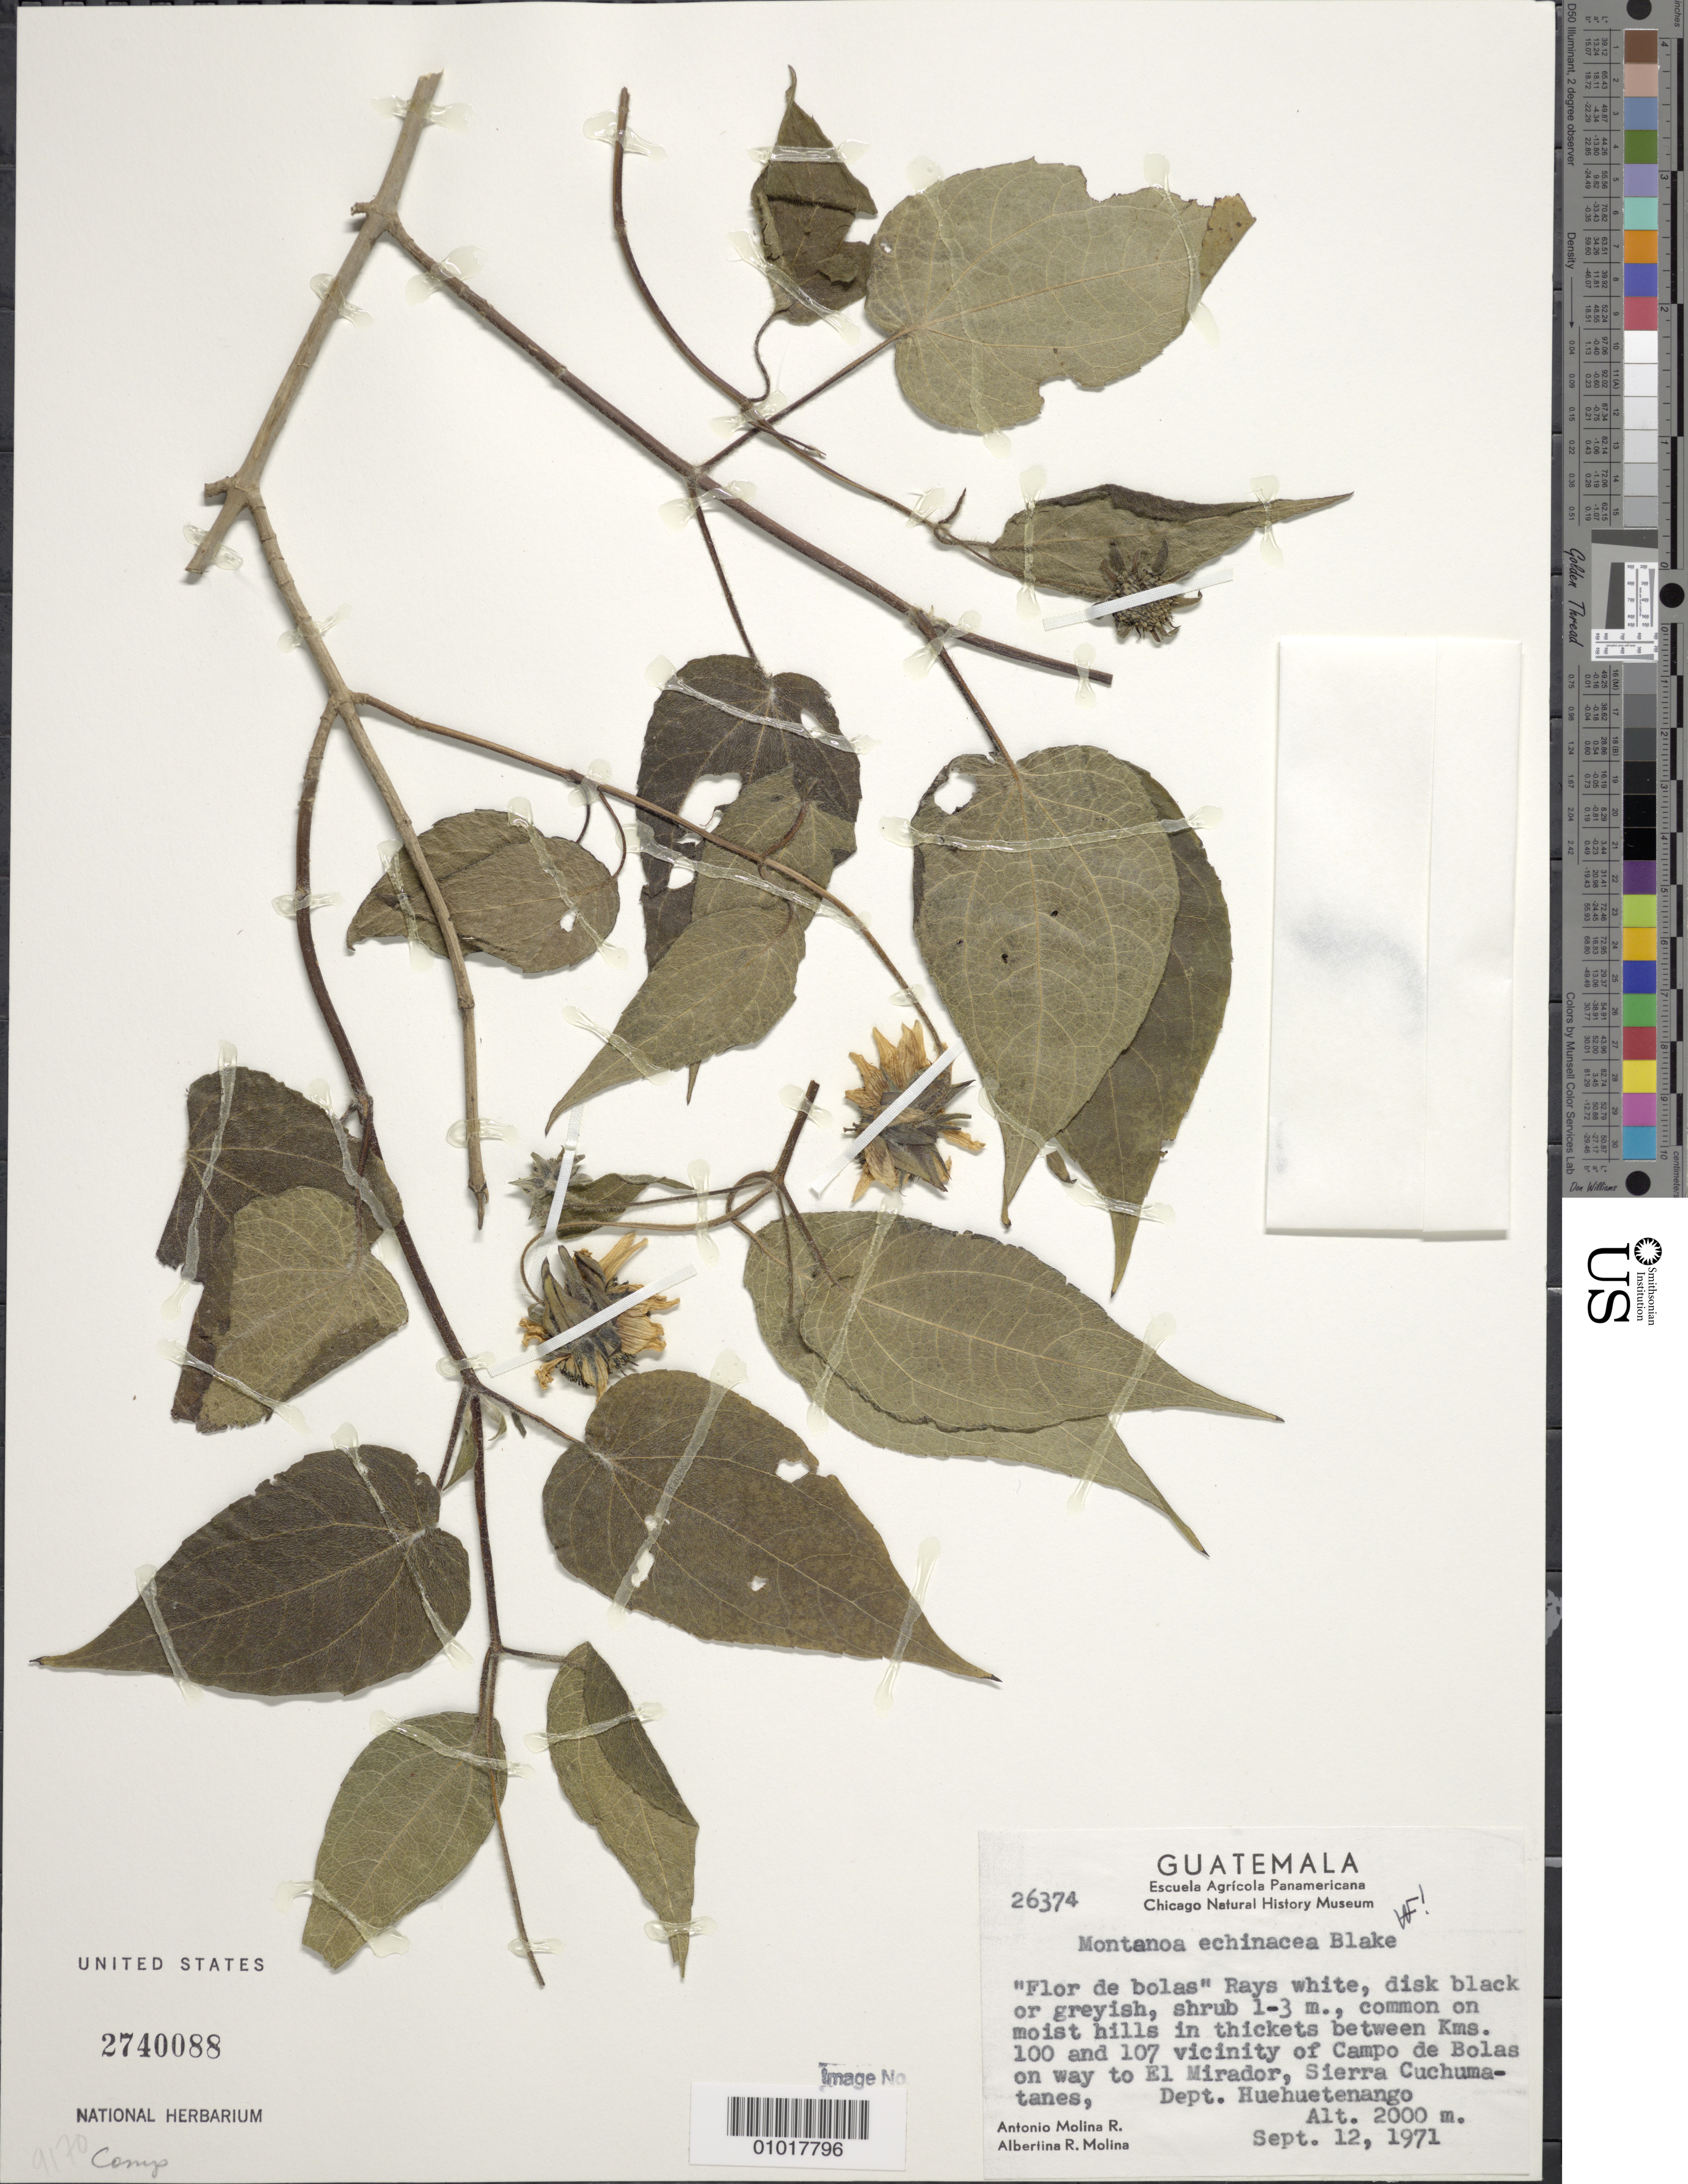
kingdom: Plantae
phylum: Tracheophyta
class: Magnoliopsida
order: Asterales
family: Asteraceae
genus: Montanoa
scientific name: Montanoa echinacea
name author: S.F. Blake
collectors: A. Molina R. & A. R. Molina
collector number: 26374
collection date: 1971-09-12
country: Guatemala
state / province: Huehuetenango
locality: Between Kms. 100 and 107 vicinity of Campo de Bolas on way to El Mirador, Sierra Cuchumatanes, Dept. Huehuetenango.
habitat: Moist hills in thickets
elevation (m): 2000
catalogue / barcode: US 2740088